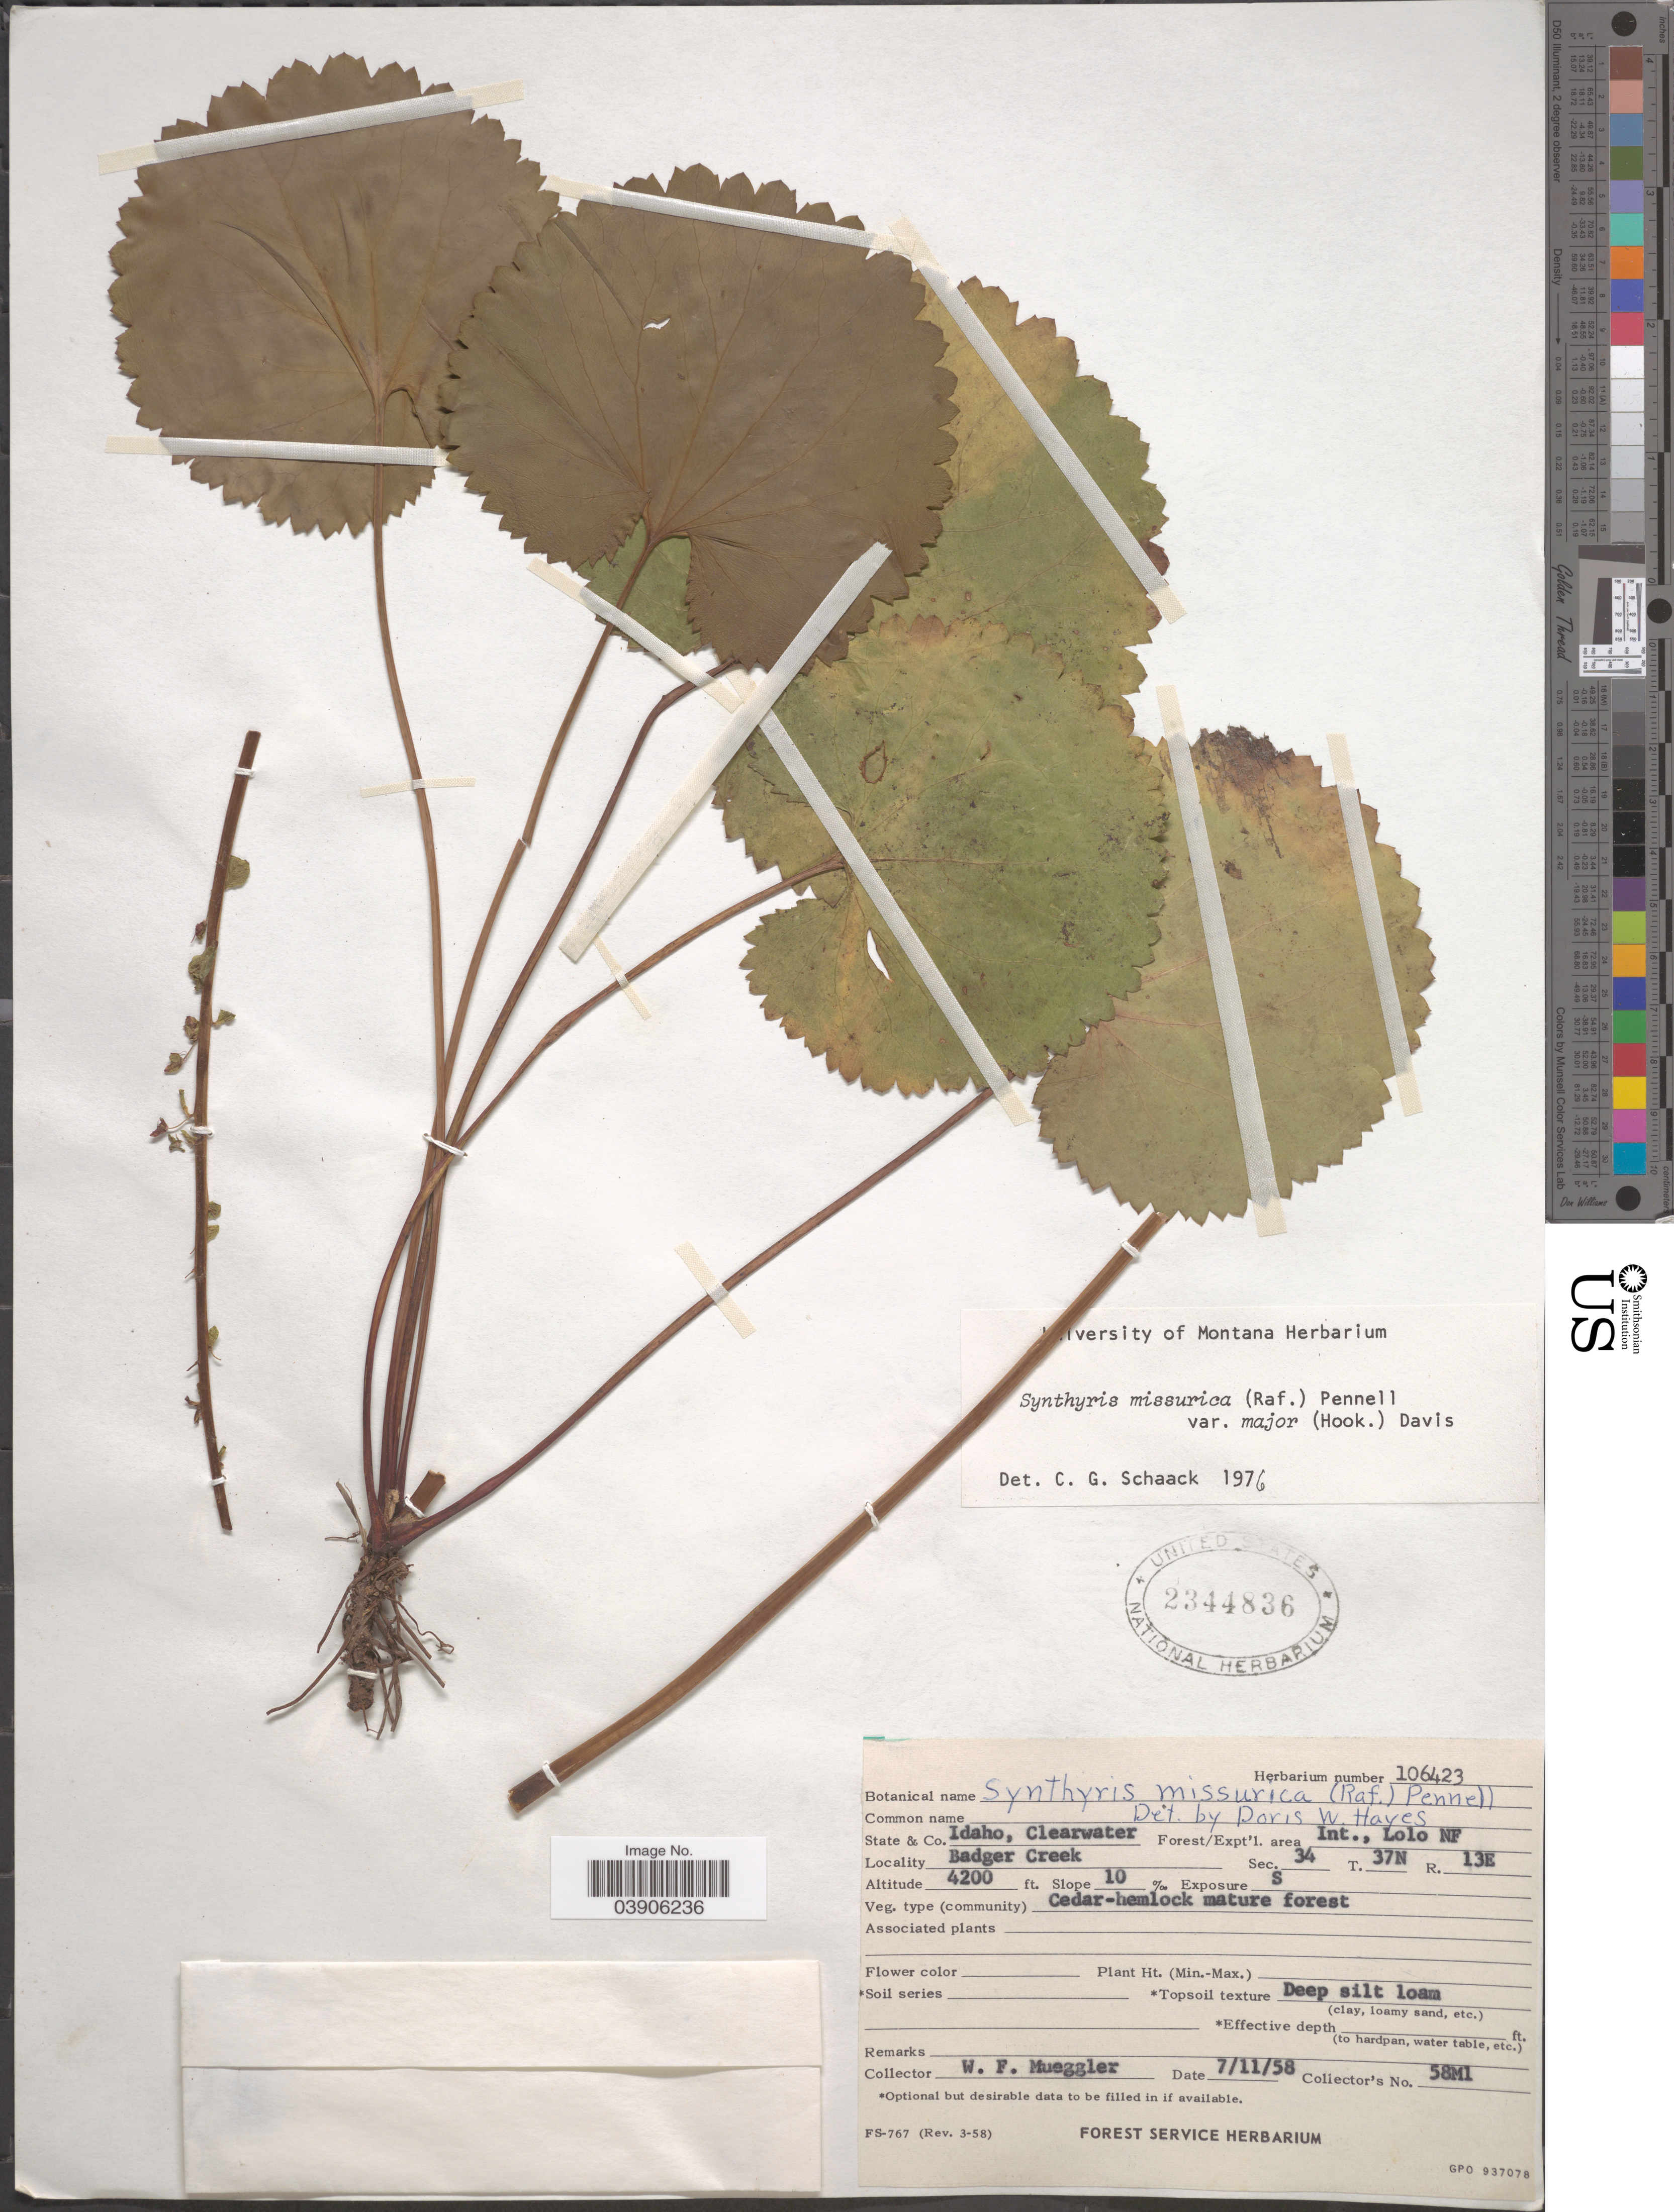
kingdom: Plantae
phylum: Tracheophyta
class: Magnoliopsida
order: Lamiales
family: Plantaginaceae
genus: Synthyris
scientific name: Synthyris missurica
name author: (Raf.) Pennell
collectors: W. Mueggler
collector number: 58M1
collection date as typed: Transcribed d/m/y: 11/7/58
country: United States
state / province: Idaho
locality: Co. Clearwater. Forest/Expt'l. area Int., Lolo NF. Badger Creek. Sec. 34 T.37N R.13E.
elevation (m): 1280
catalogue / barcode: US 2344836